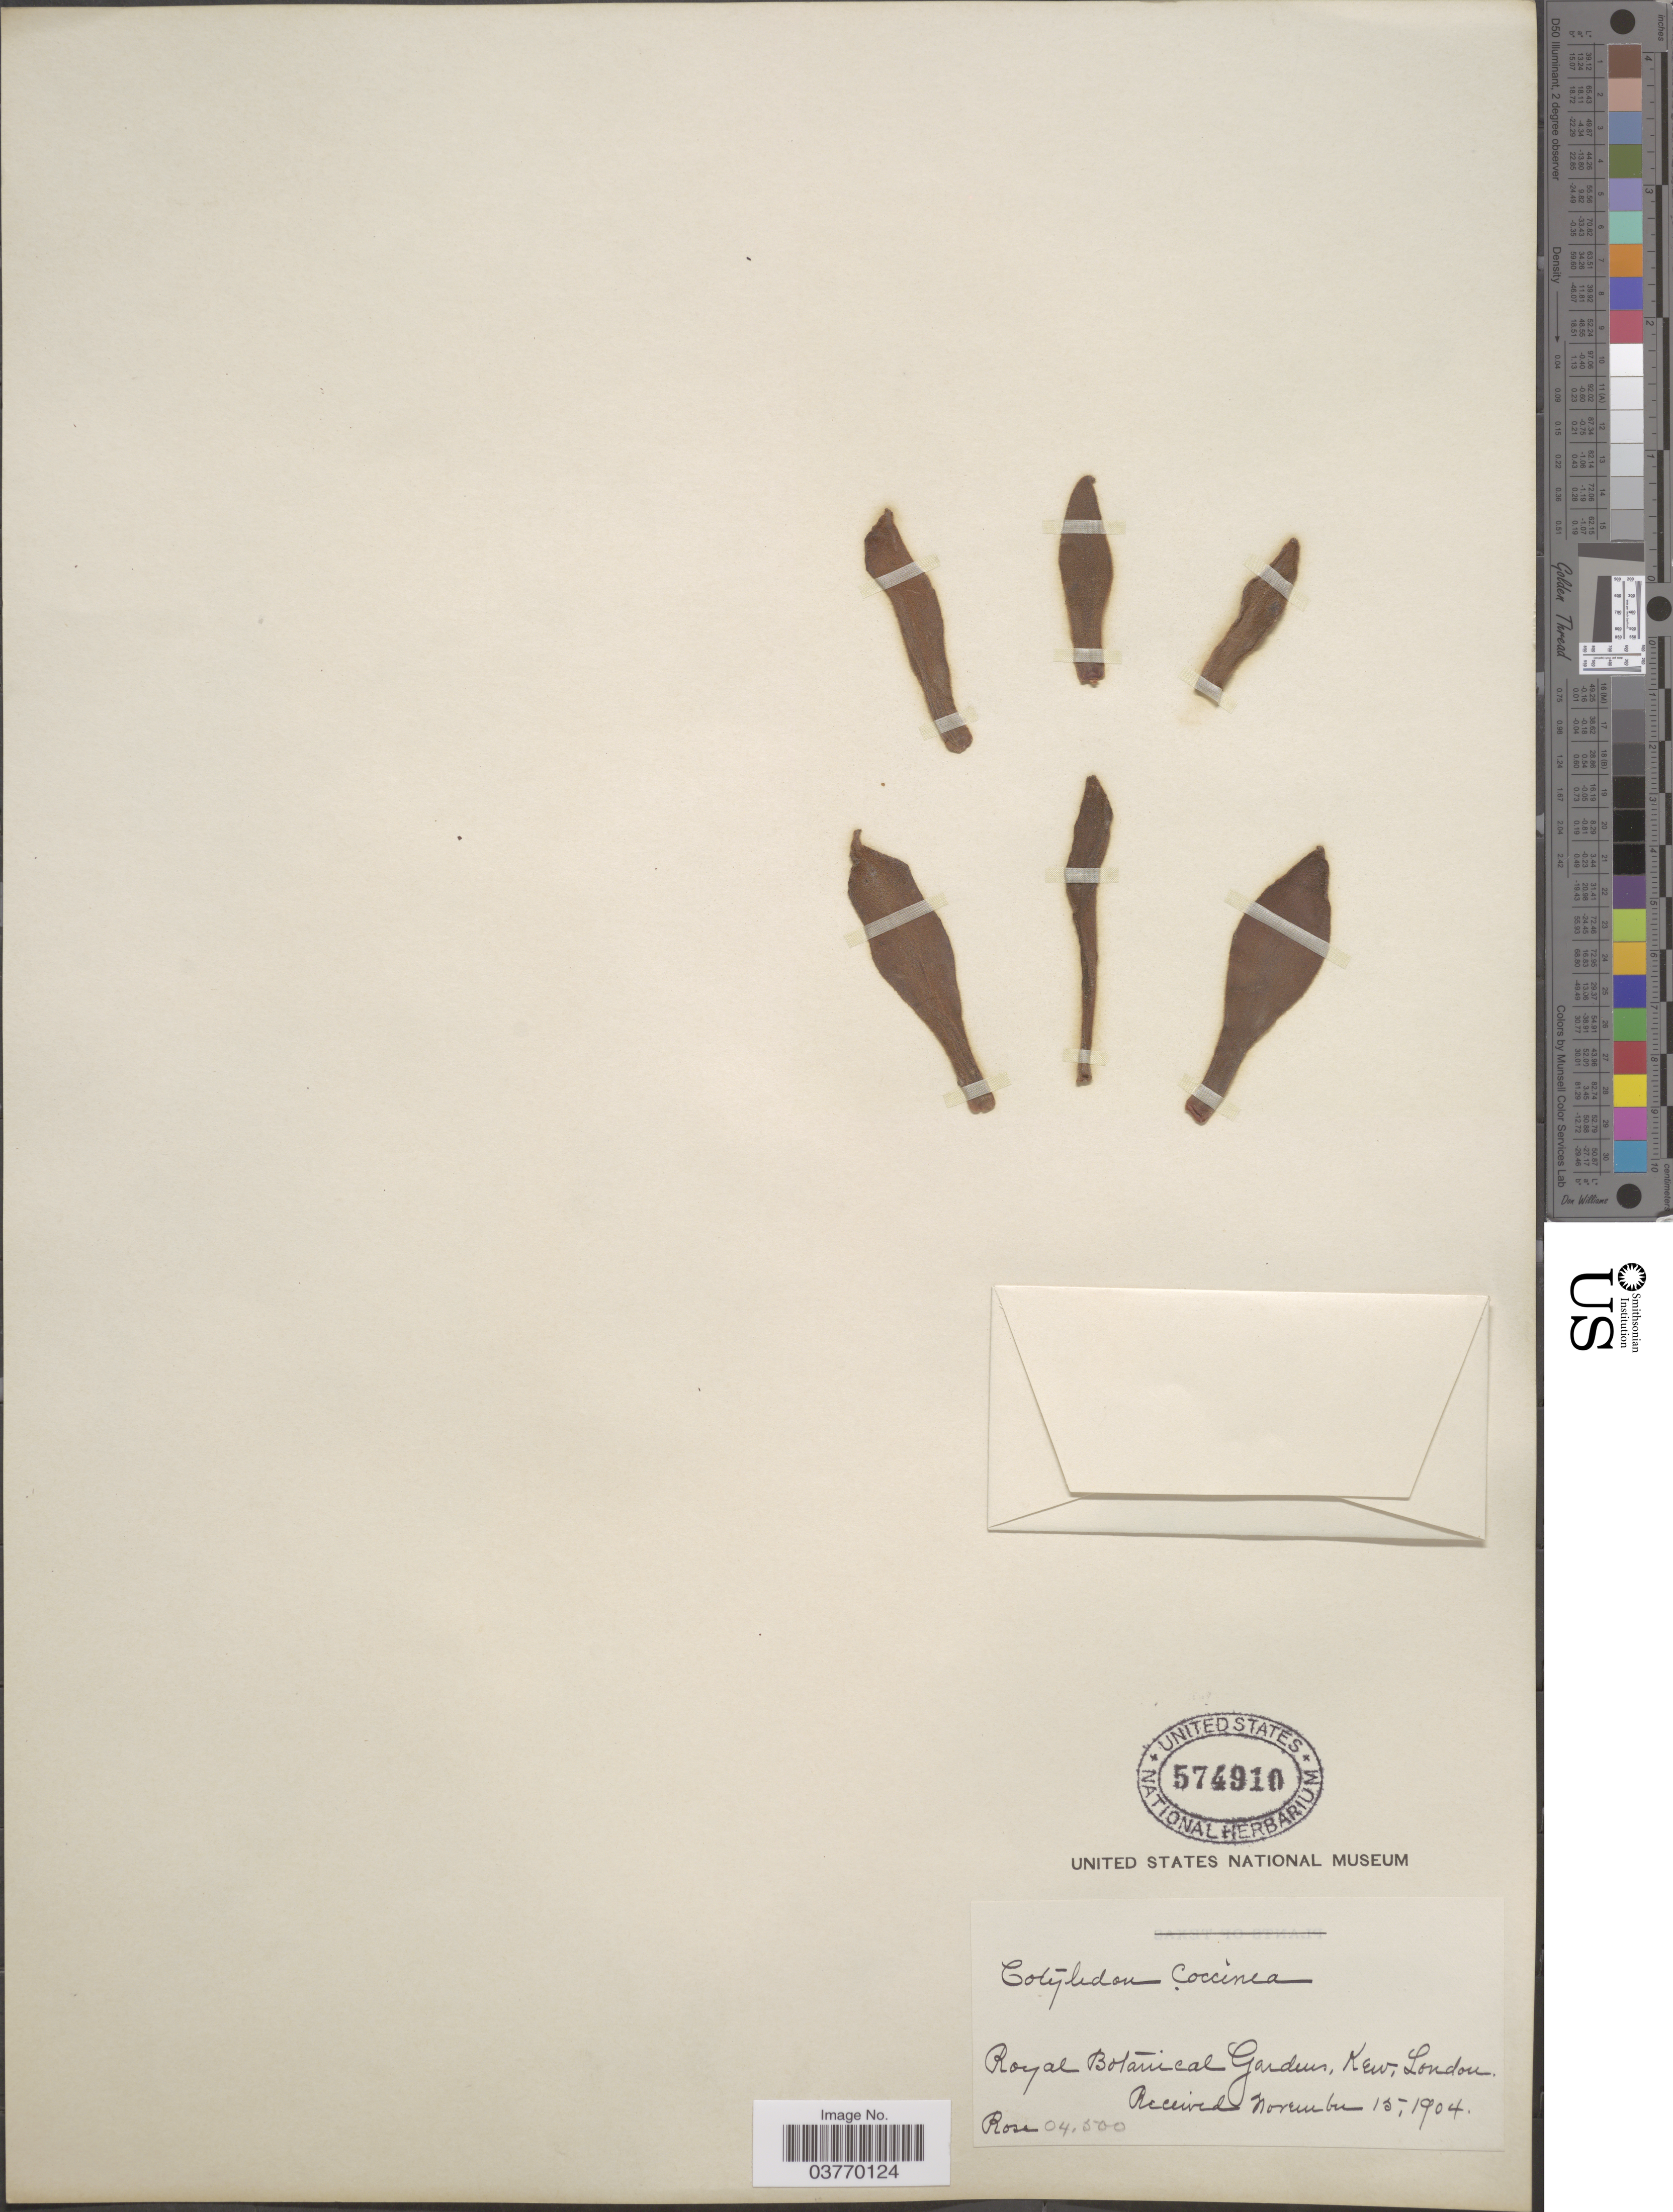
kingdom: Plantae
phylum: Tracheophyta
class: Magnoliopsida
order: Saxifragales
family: Crassulaceae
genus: Echeveria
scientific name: Echeveria coccinea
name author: (Cav.) DC.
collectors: -- Rose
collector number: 04500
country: United Kingdom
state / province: England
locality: Royal Botanical Gardens, Kew, London.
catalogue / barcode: US 574910